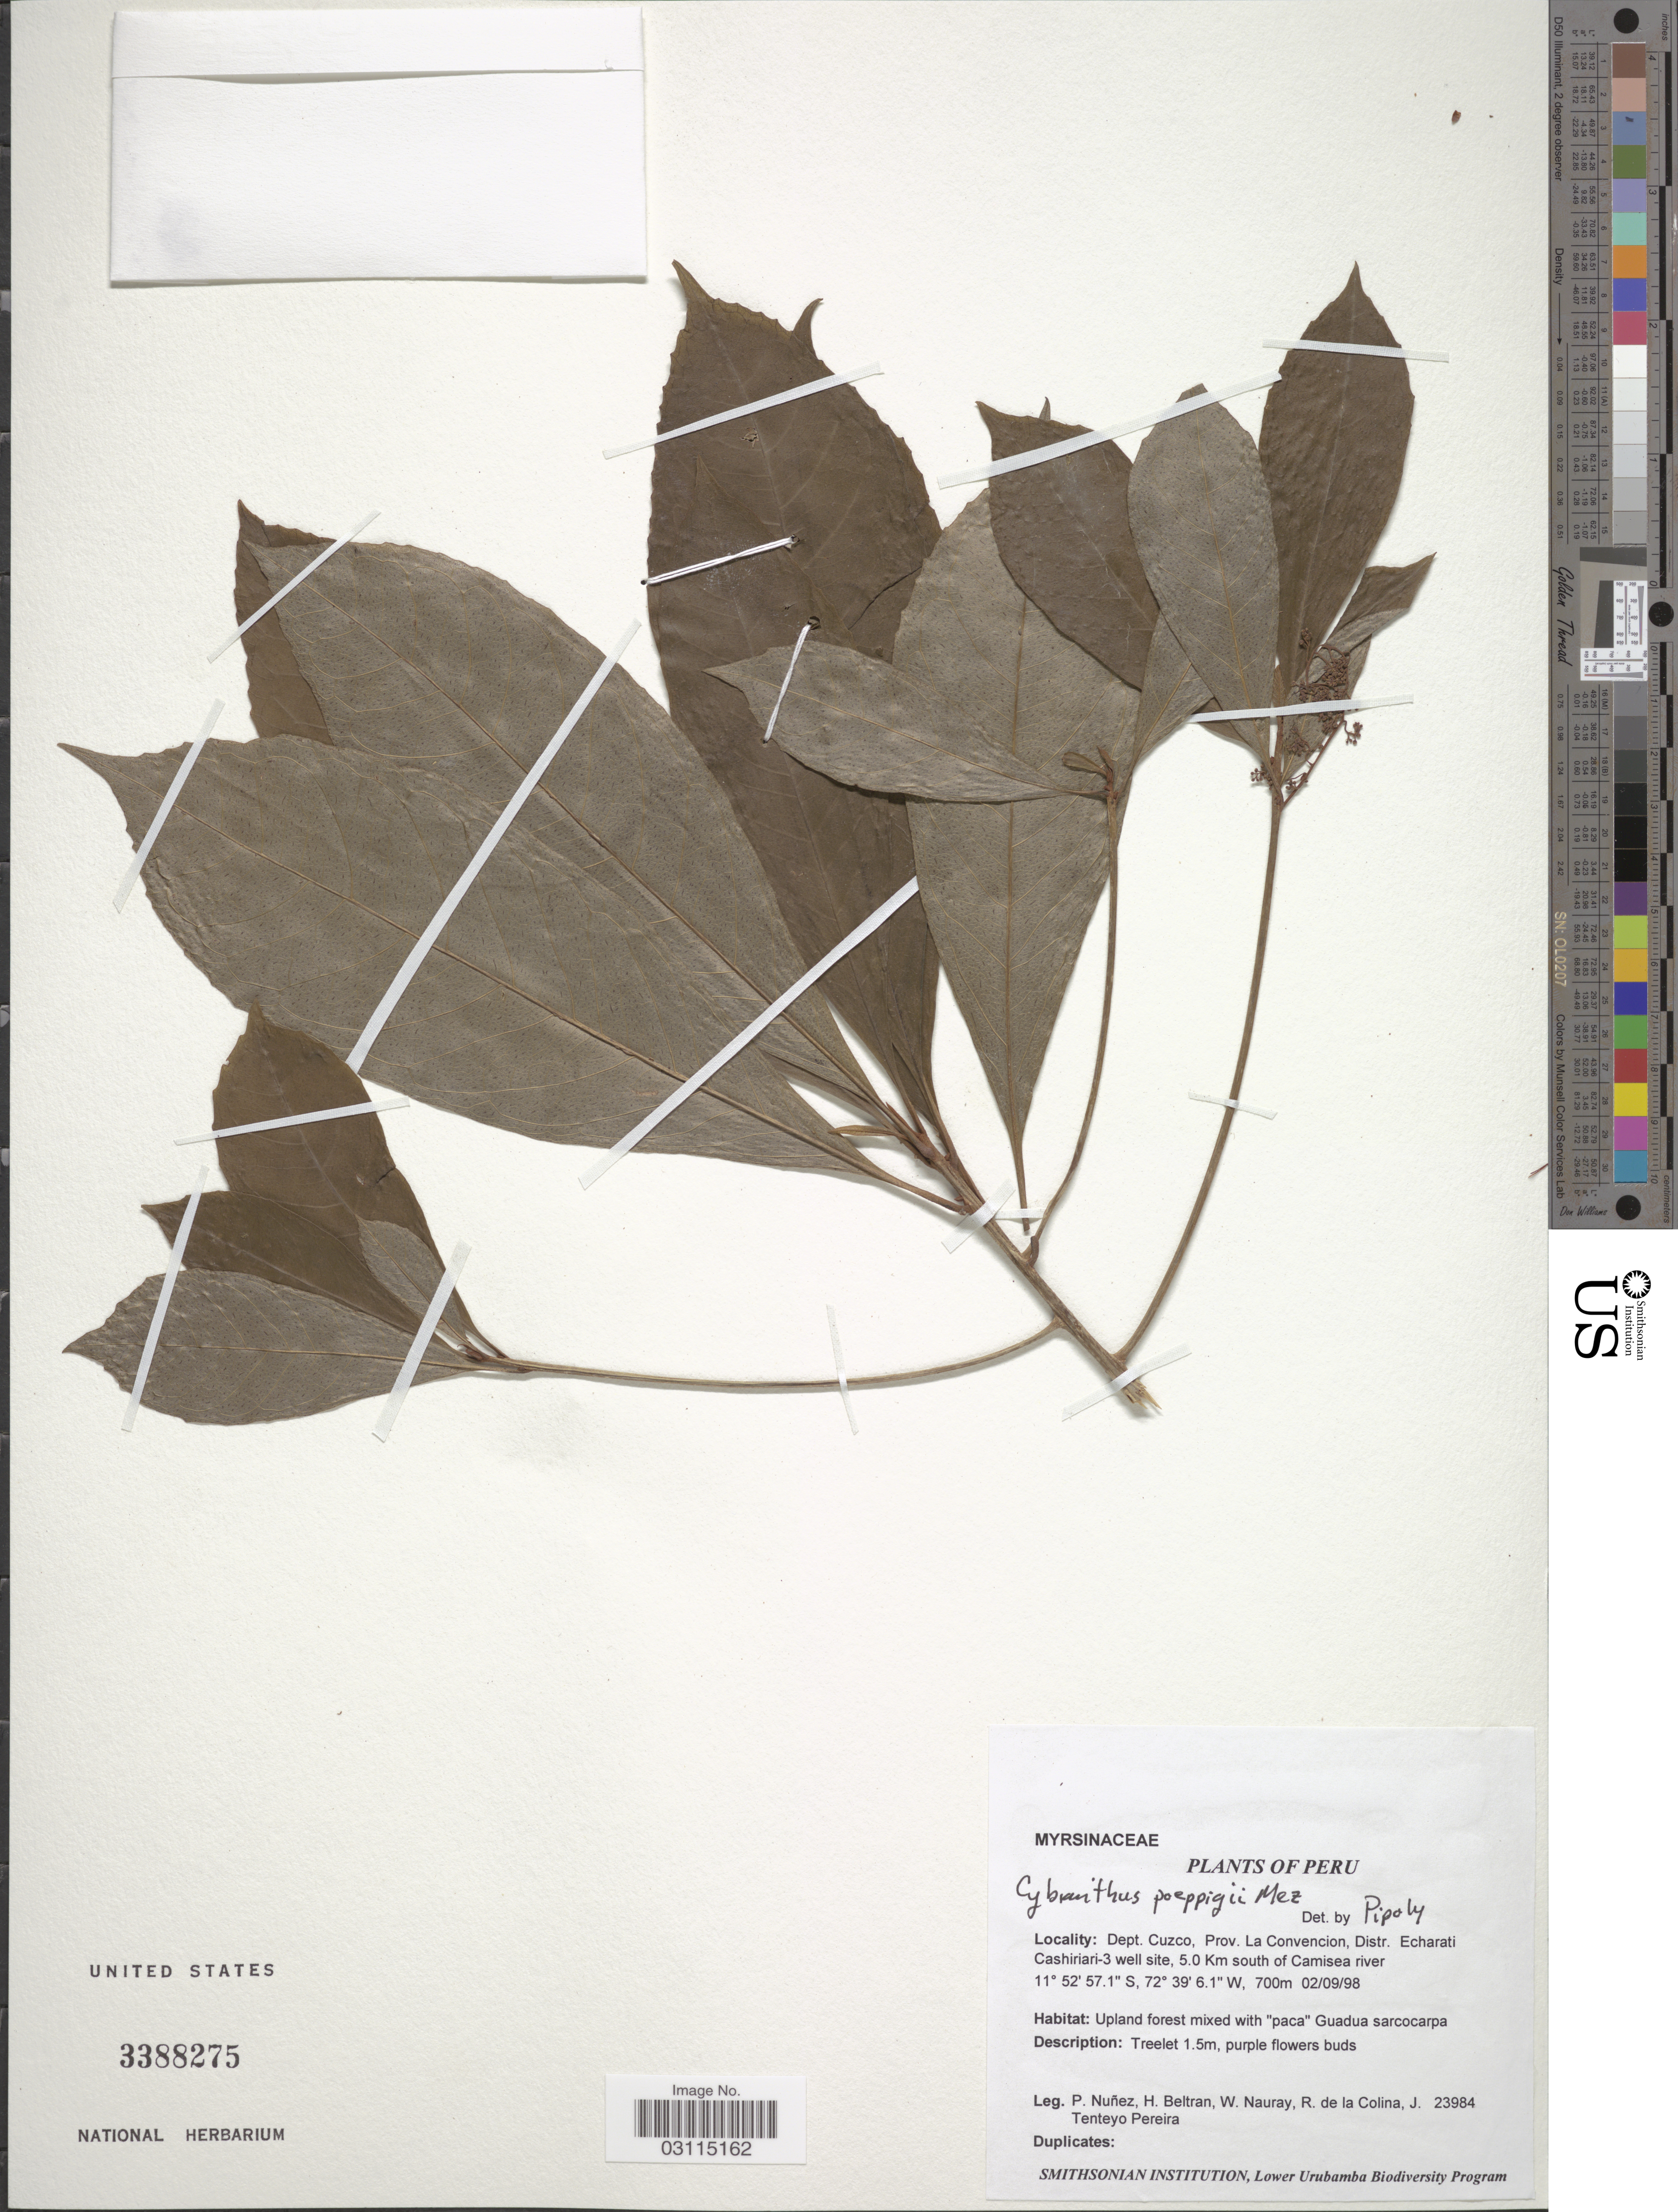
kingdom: Plantae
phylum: Tracheophyta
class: Magnoliopsida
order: Ericales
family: Primulaceae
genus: Cybianthus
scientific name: Cybianthus poeppigii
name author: Mez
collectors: P. Nuñez V., H. Beltran, W. Nauray, R. de La Colina & J. Tenteyo Pereira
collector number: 23984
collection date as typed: Transcribed d/m/y: 2/9/98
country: Peru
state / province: Cusco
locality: Dept. Cuzco, Prov. La Convencion, Distr. Echarati Cashiriari-3 well site, 5.0 Km south of Camisea river.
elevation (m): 700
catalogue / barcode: US 3388275